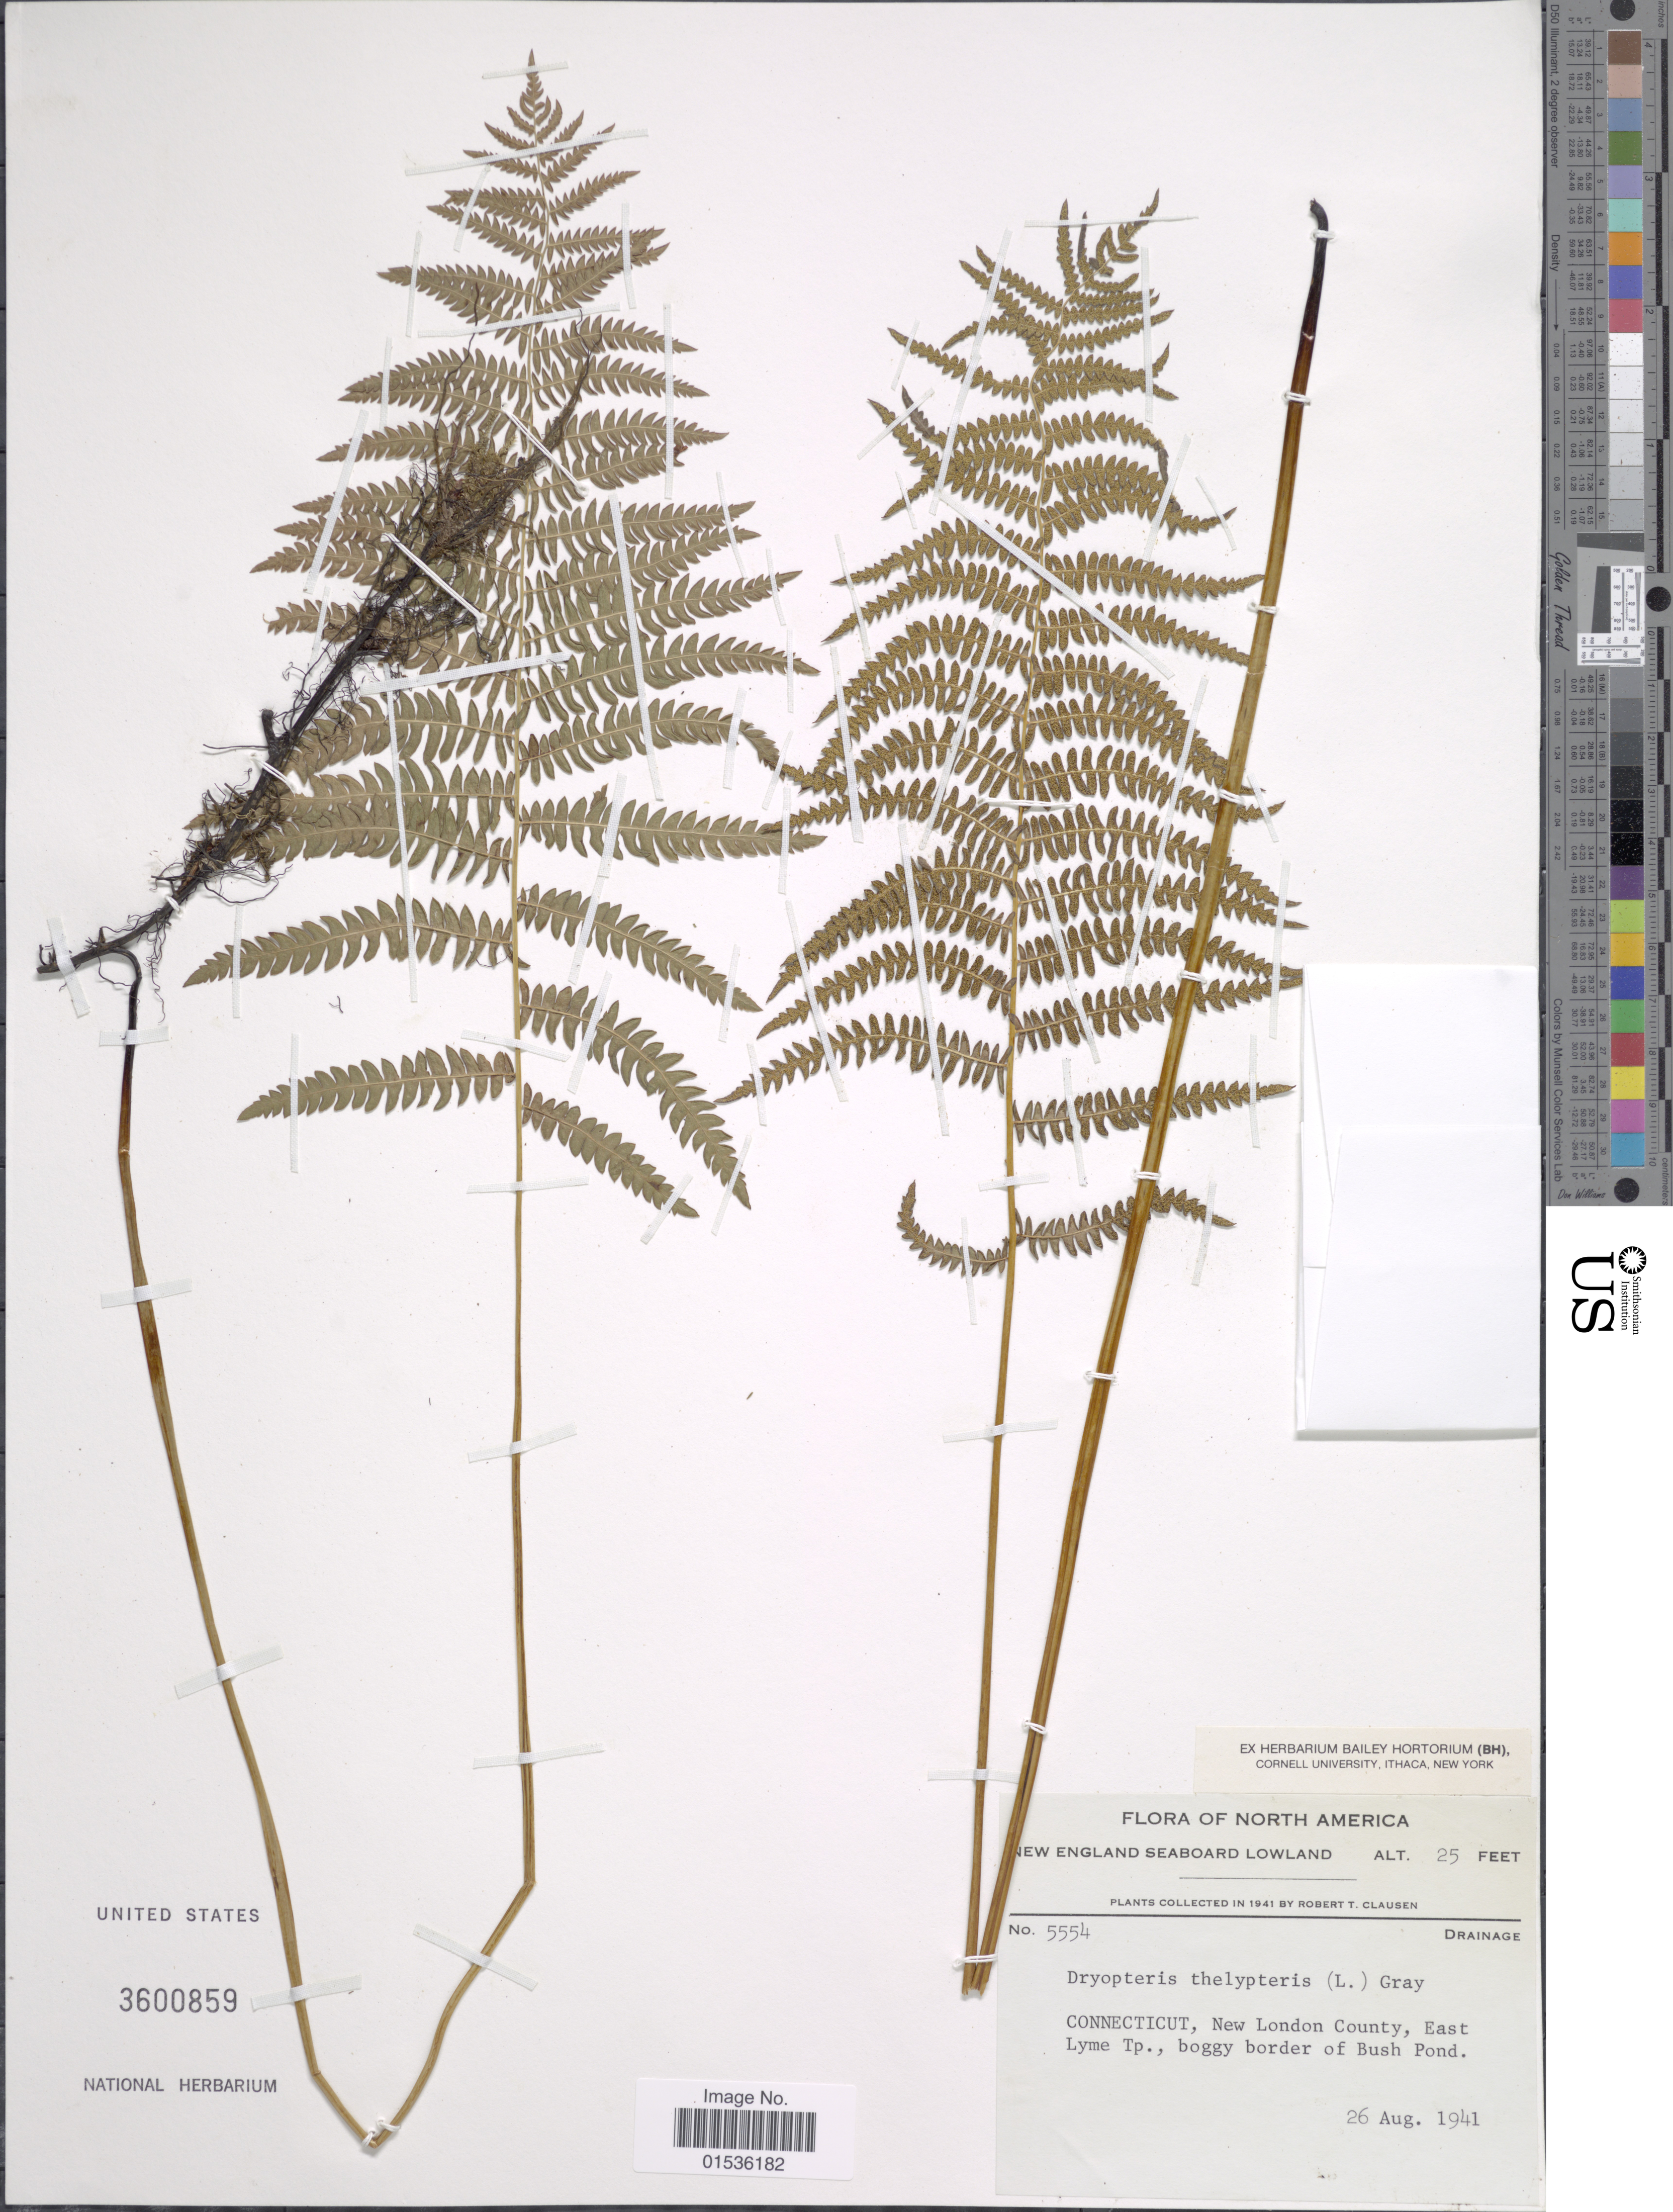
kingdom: Plantae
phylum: Tracheophyta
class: Polypodiopsida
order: Polypodiales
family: Thelypteridaceae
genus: Phegopteris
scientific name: Phegopteris connectilis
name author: (Michx.) Watt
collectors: R. T. Clausen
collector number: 5554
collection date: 1941-08-26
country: United States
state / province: Connecticut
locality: North America, Connecticut, New London County, East Lyme Tp., boggy border of Bush Road.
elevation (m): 8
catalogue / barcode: US 3600859